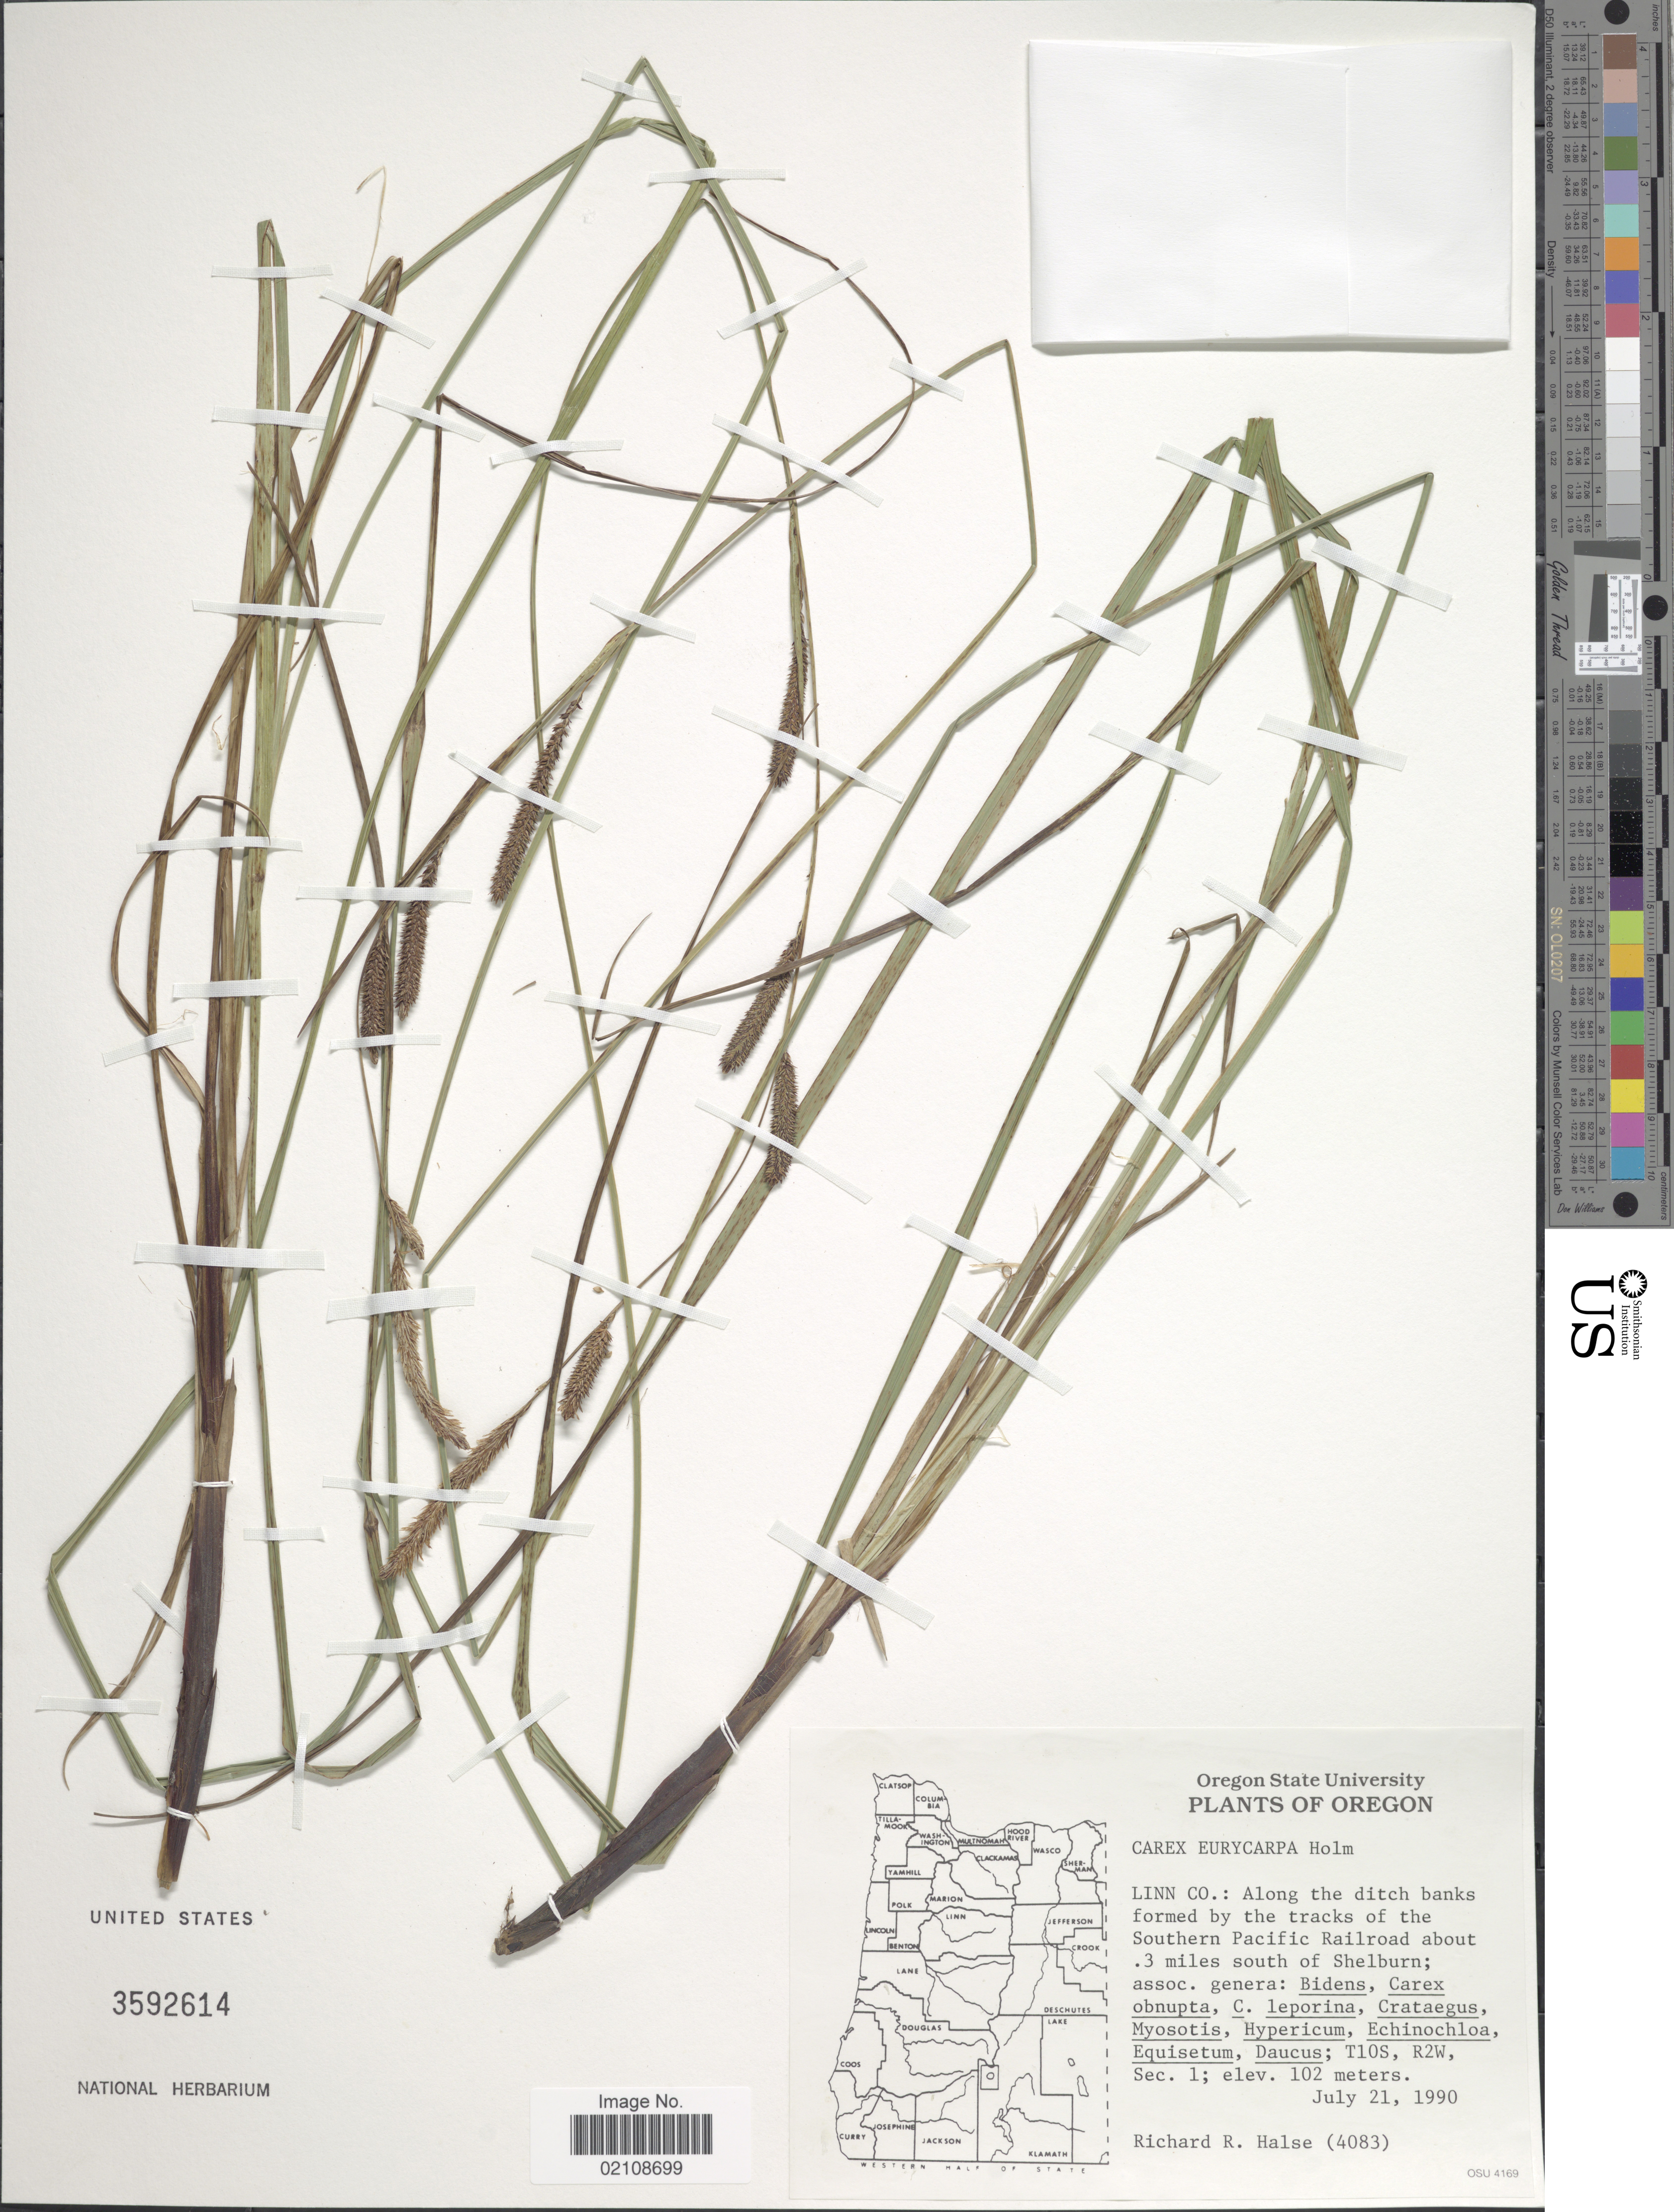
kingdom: Plantae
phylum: Tracheophyta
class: Liliopsida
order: Poales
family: Cyperaceae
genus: Carex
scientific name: Carex angustata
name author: Boott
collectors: R. Halse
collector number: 4083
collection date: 1990-07-21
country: United States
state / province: Oregon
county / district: Linn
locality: Linn Co.: along the ditch banks formed by the tracks of the Southern Pacific Railroad about .3 miles south of Shelburn, T10S, R2W, Sec. 1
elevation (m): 102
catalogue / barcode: US 3592614